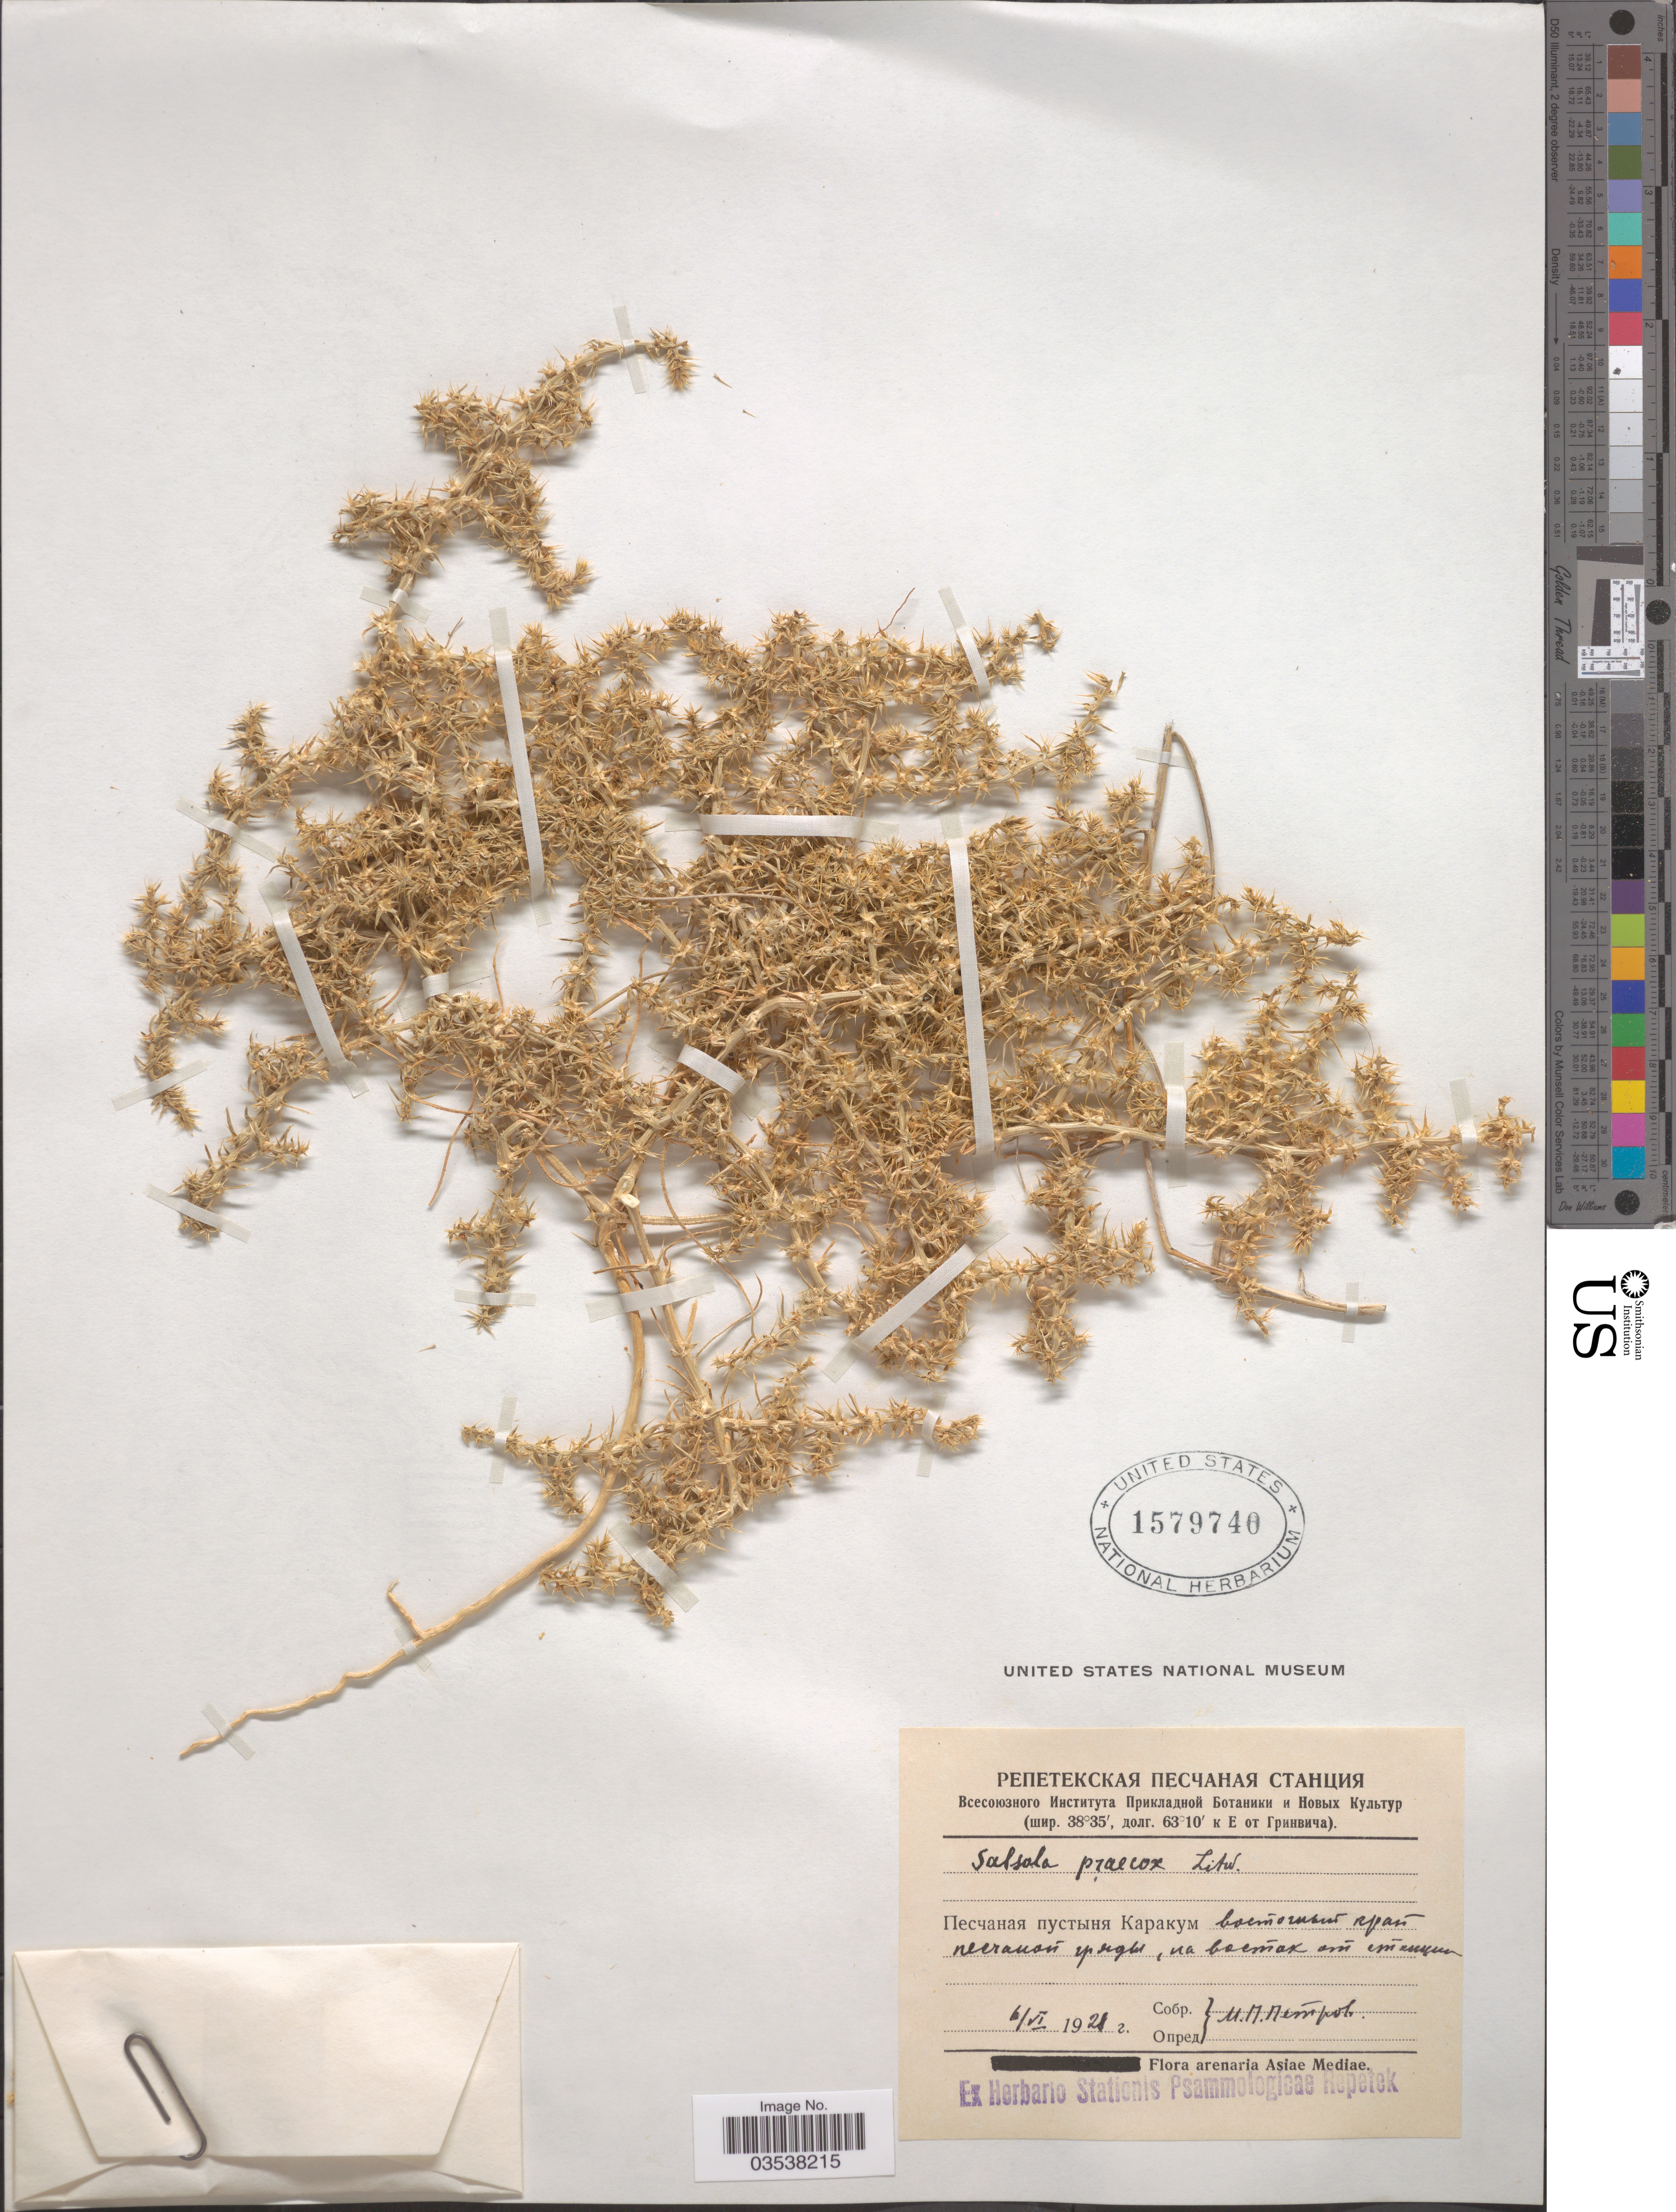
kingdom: Plantae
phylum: Tracheophyta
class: Magnoliopsida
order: Caryophyllales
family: Amaranthaceae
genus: Salsola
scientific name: Salsola praecox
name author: (Litv.) Iljin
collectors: M. Petrov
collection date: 1921-06-06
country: Turkmenistan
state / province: Lebap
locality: Karakum Desert, E of Repetek Station.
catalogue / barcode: US 1579740